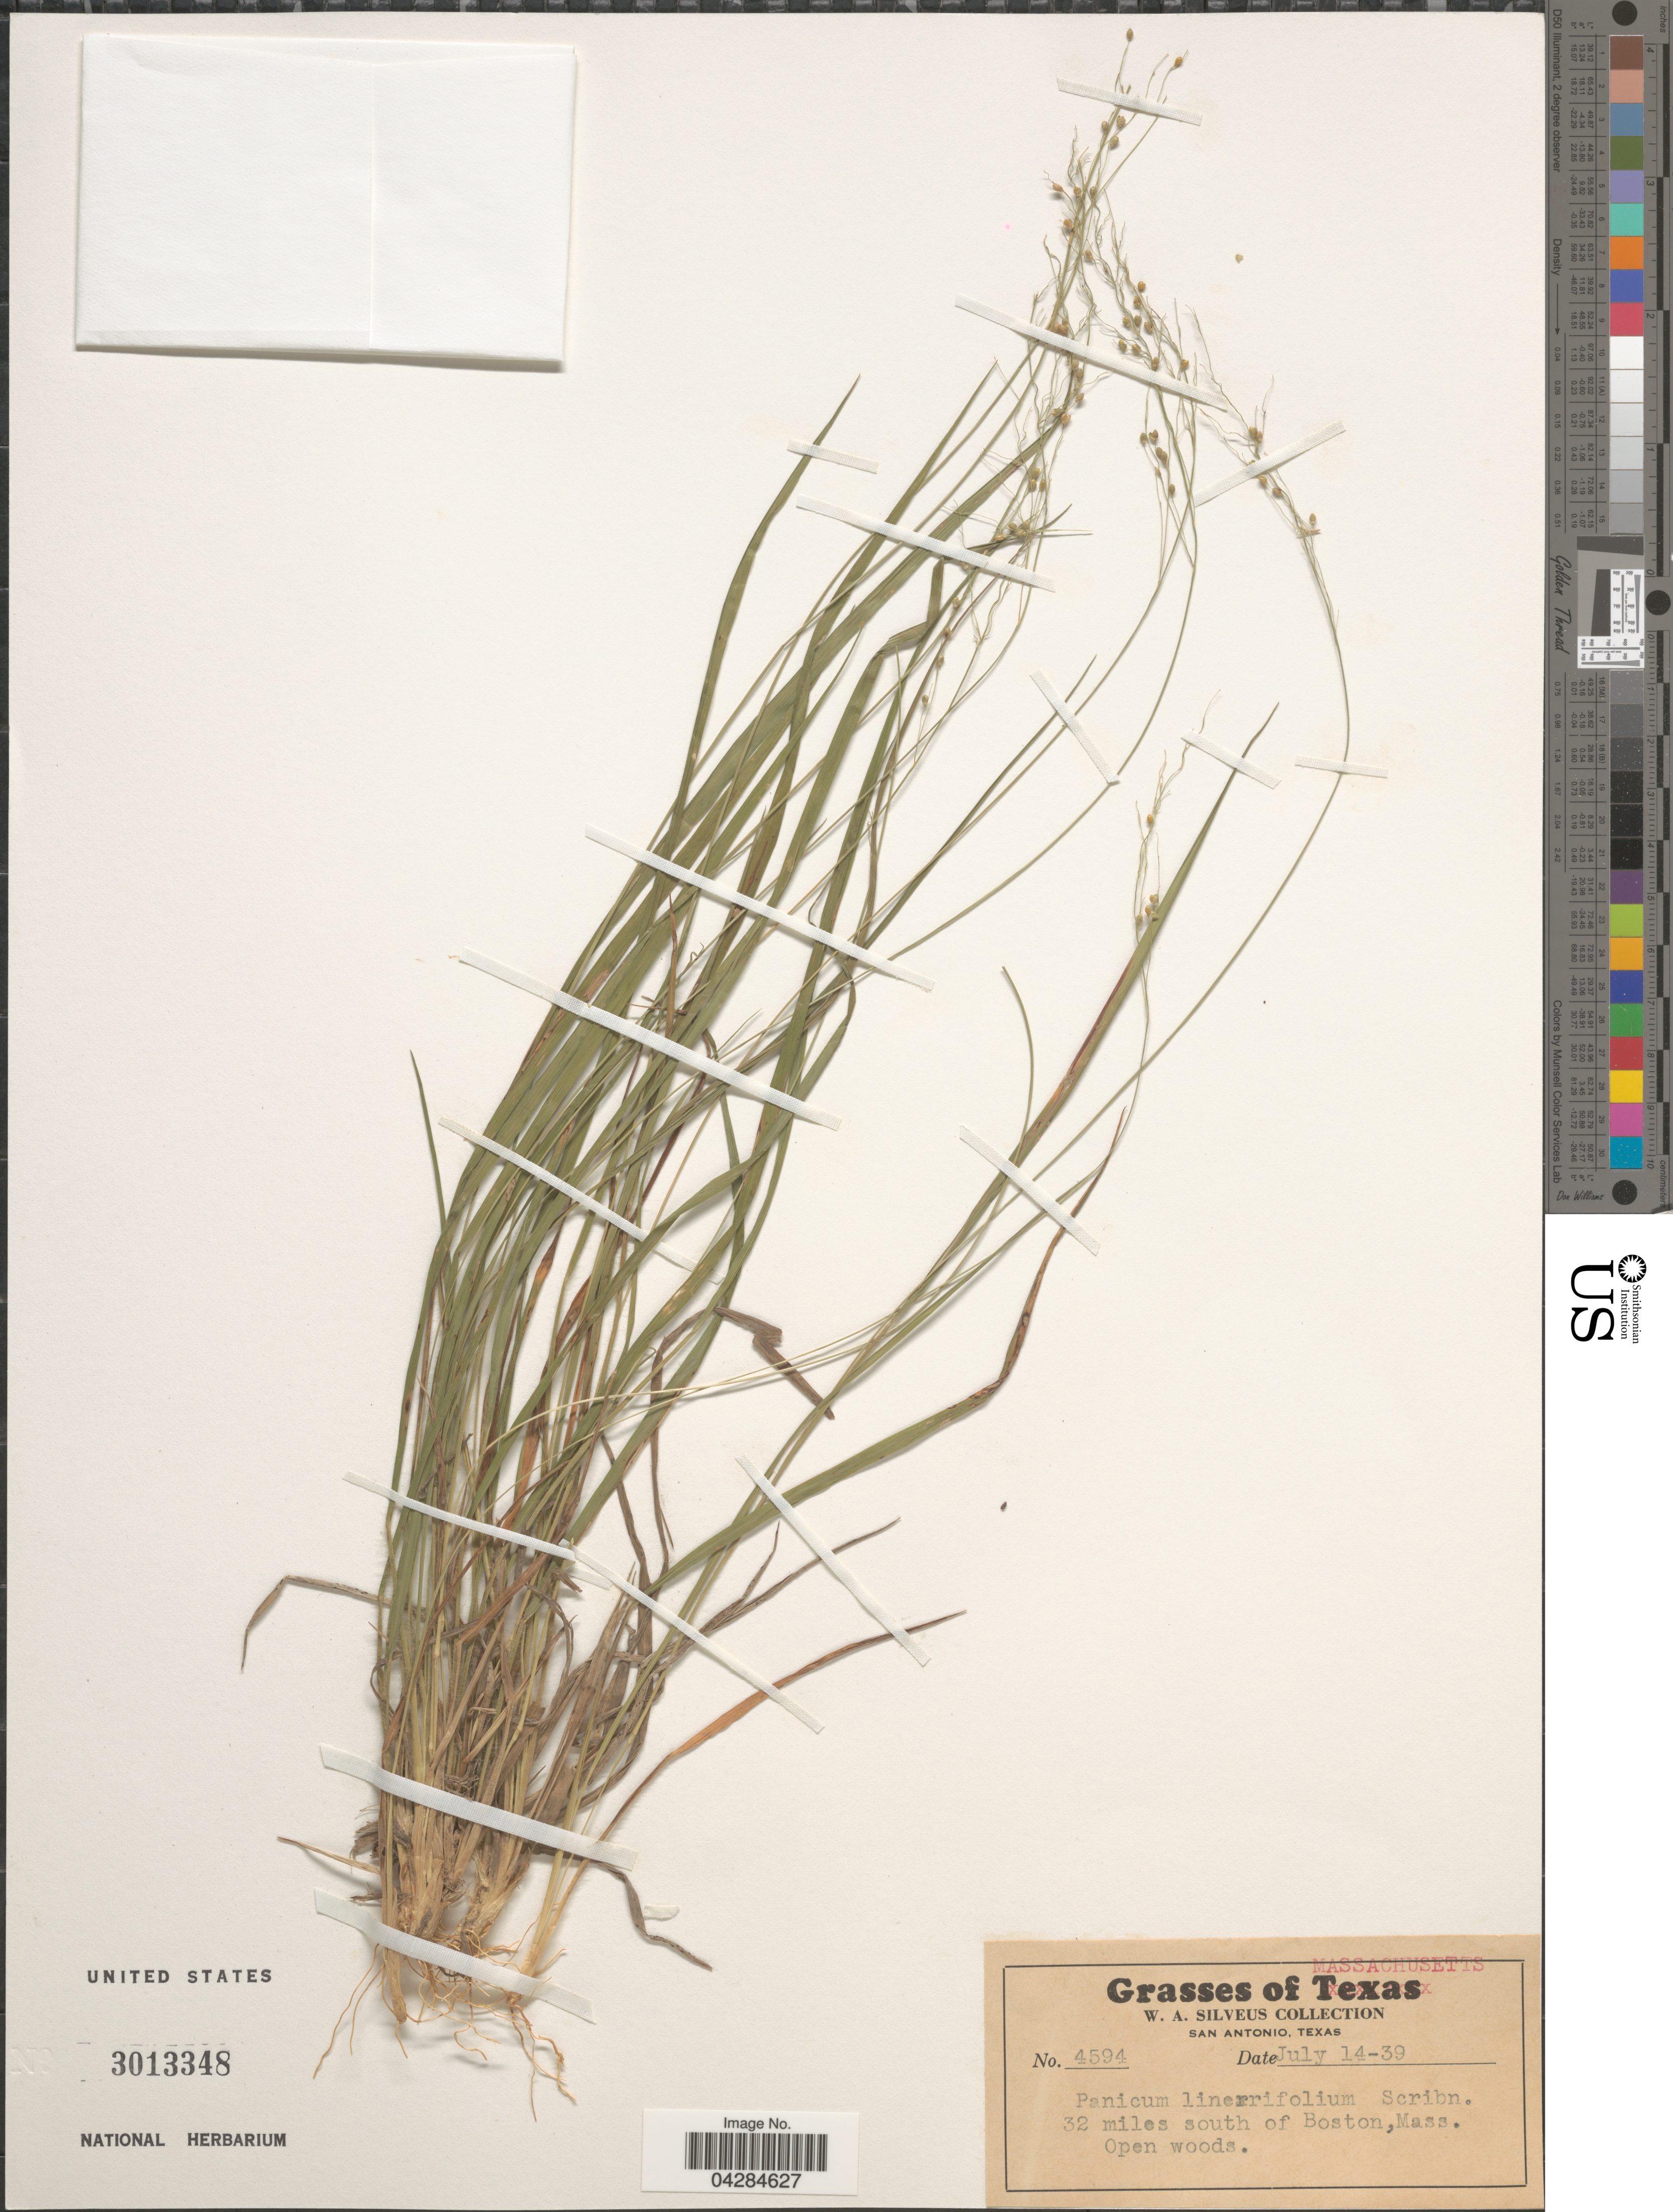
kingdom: Plantae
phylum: Tracheophyta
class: Liliopsida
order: Poales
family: Poaceae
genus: Dichanthelium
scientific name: Dichanthelium perlongum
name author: (Nash) Freckmann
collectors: W. Silveus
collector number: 4594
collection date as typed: Transcribed d/m/y: 14/7/39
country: United States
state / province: Massachusetts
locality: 32 miles south of Boston.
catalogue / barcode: US 3013348